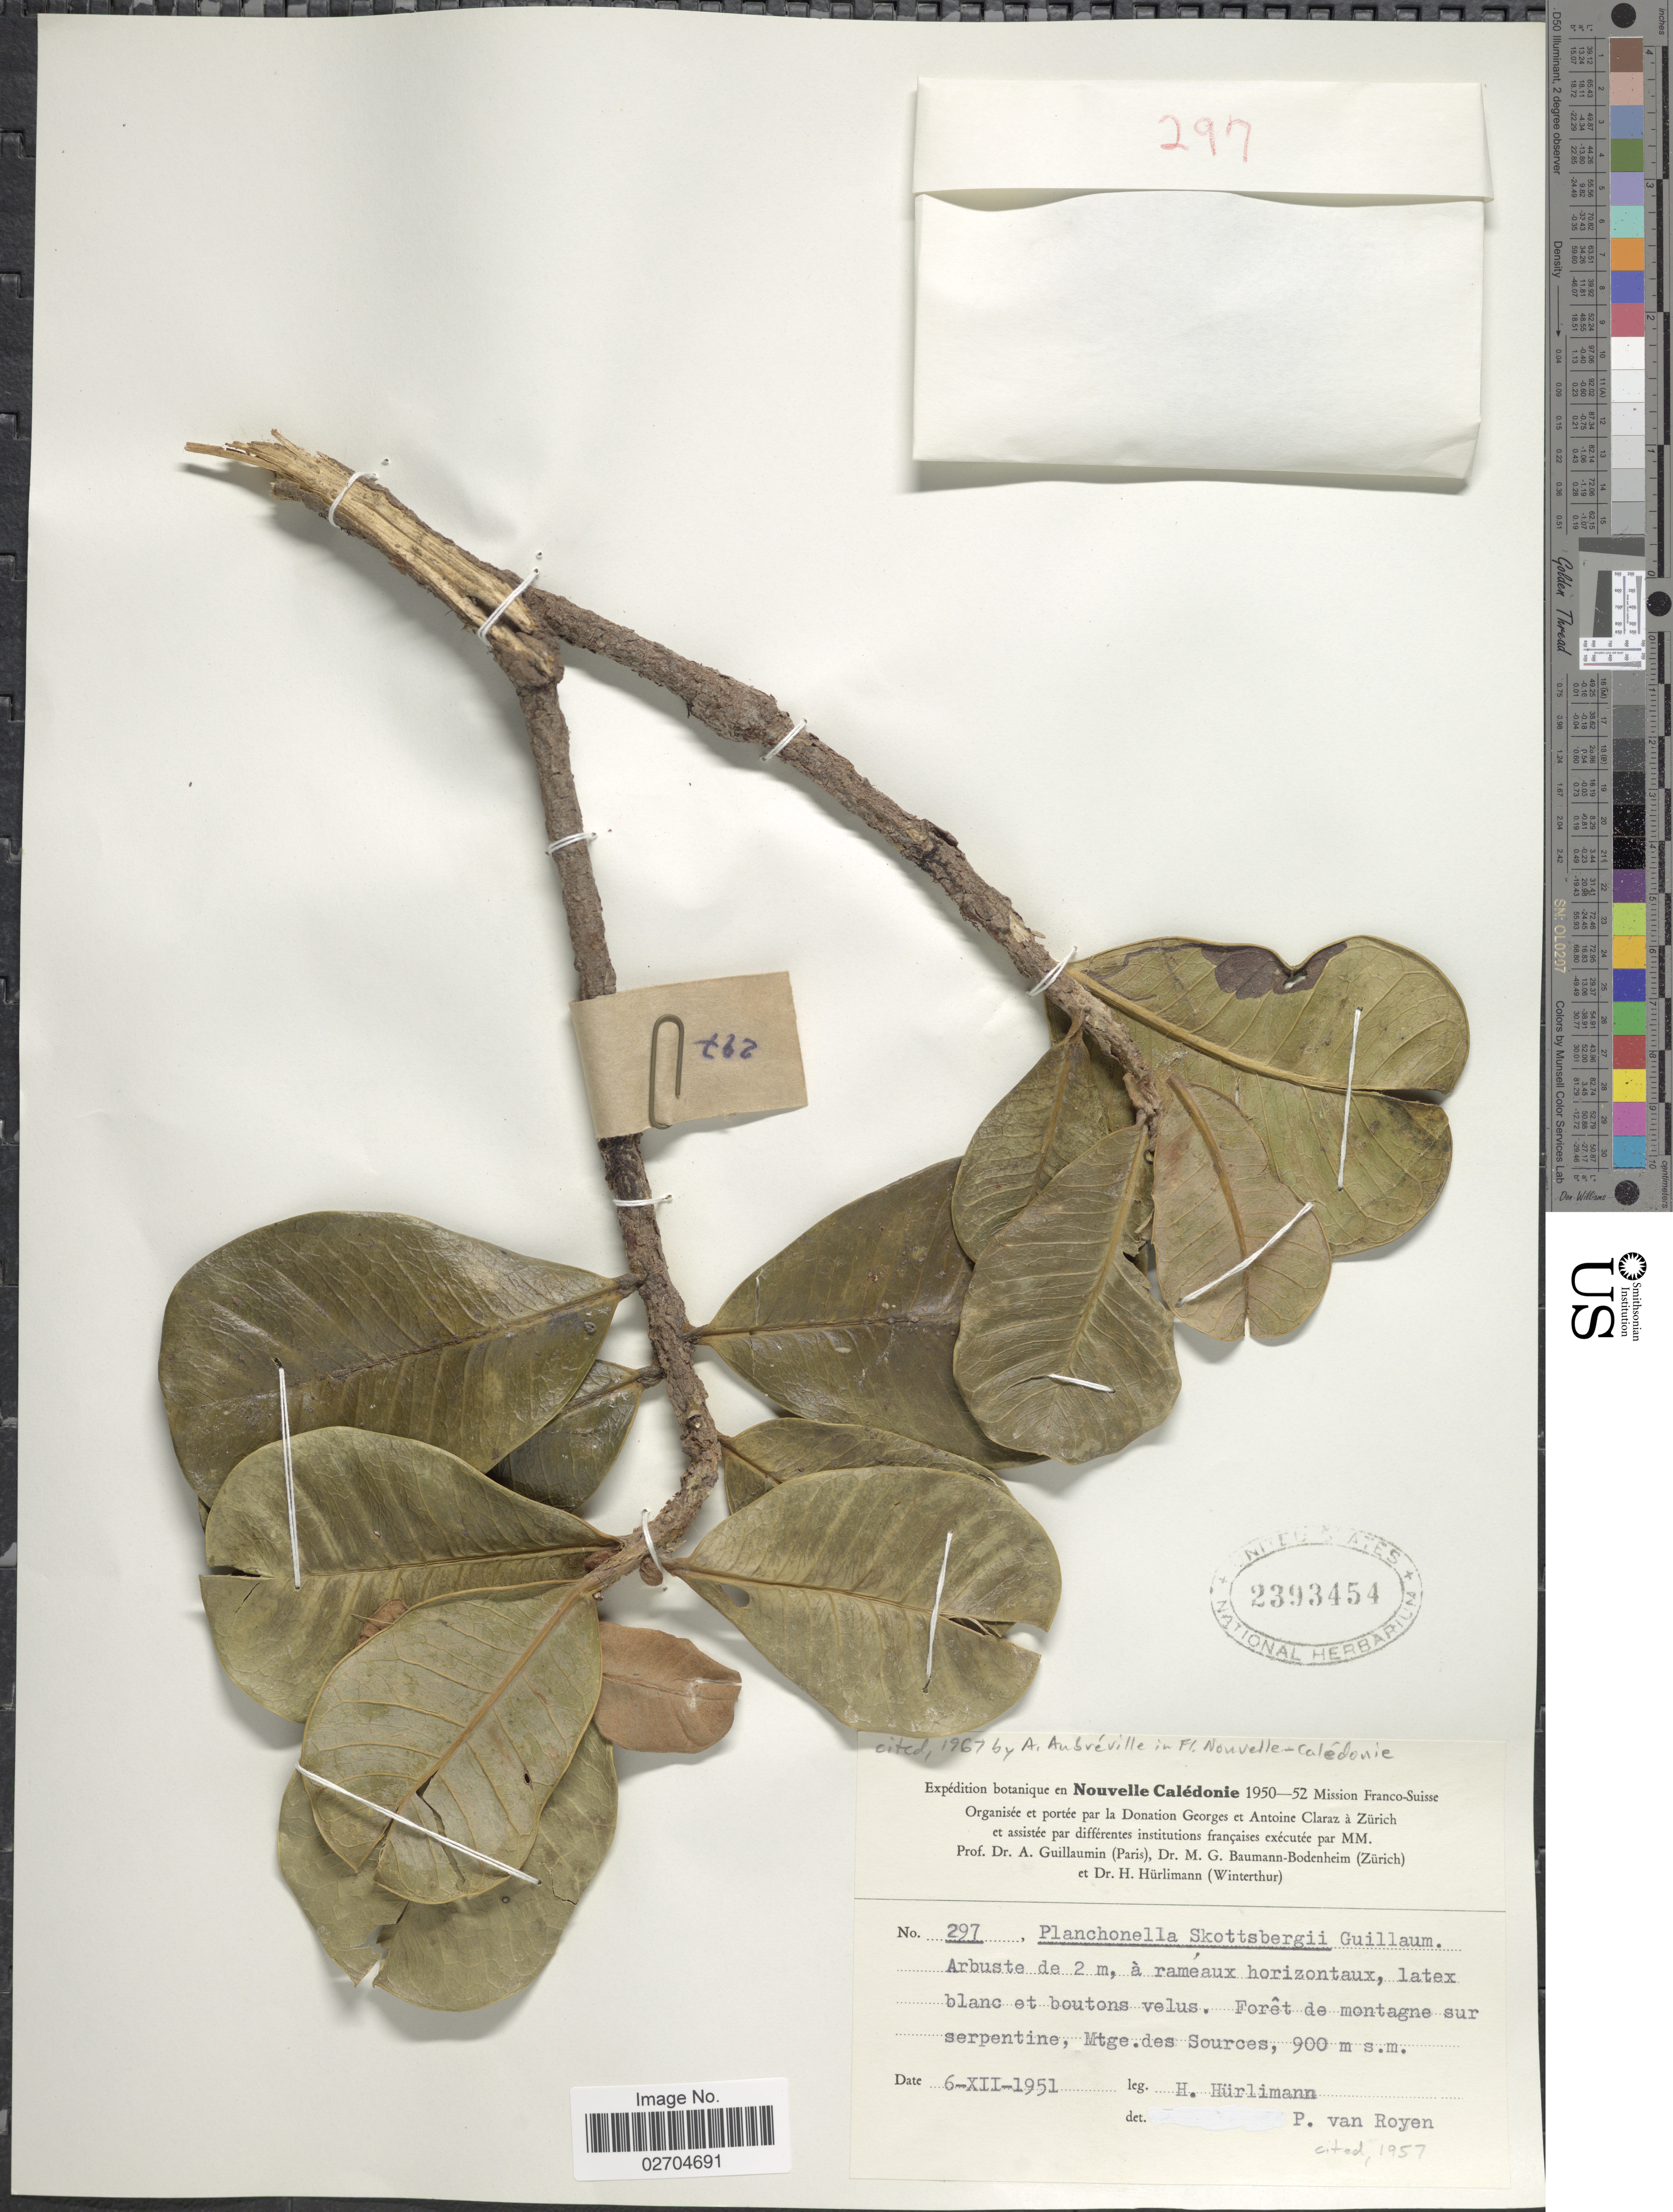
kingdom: Plantae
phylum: Tracheophyta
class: Magnoliopsida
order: Ericales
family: Sapotaceae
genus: Planchonella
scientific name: Planchonella skottsbergii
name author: Guillaumin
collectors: H. Hürlimann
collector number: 297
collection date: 1951-12-06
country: New Caledonia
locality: Nouvelle Caledonie. Mtge. des Sources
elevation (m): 900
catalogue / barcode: US 2393454